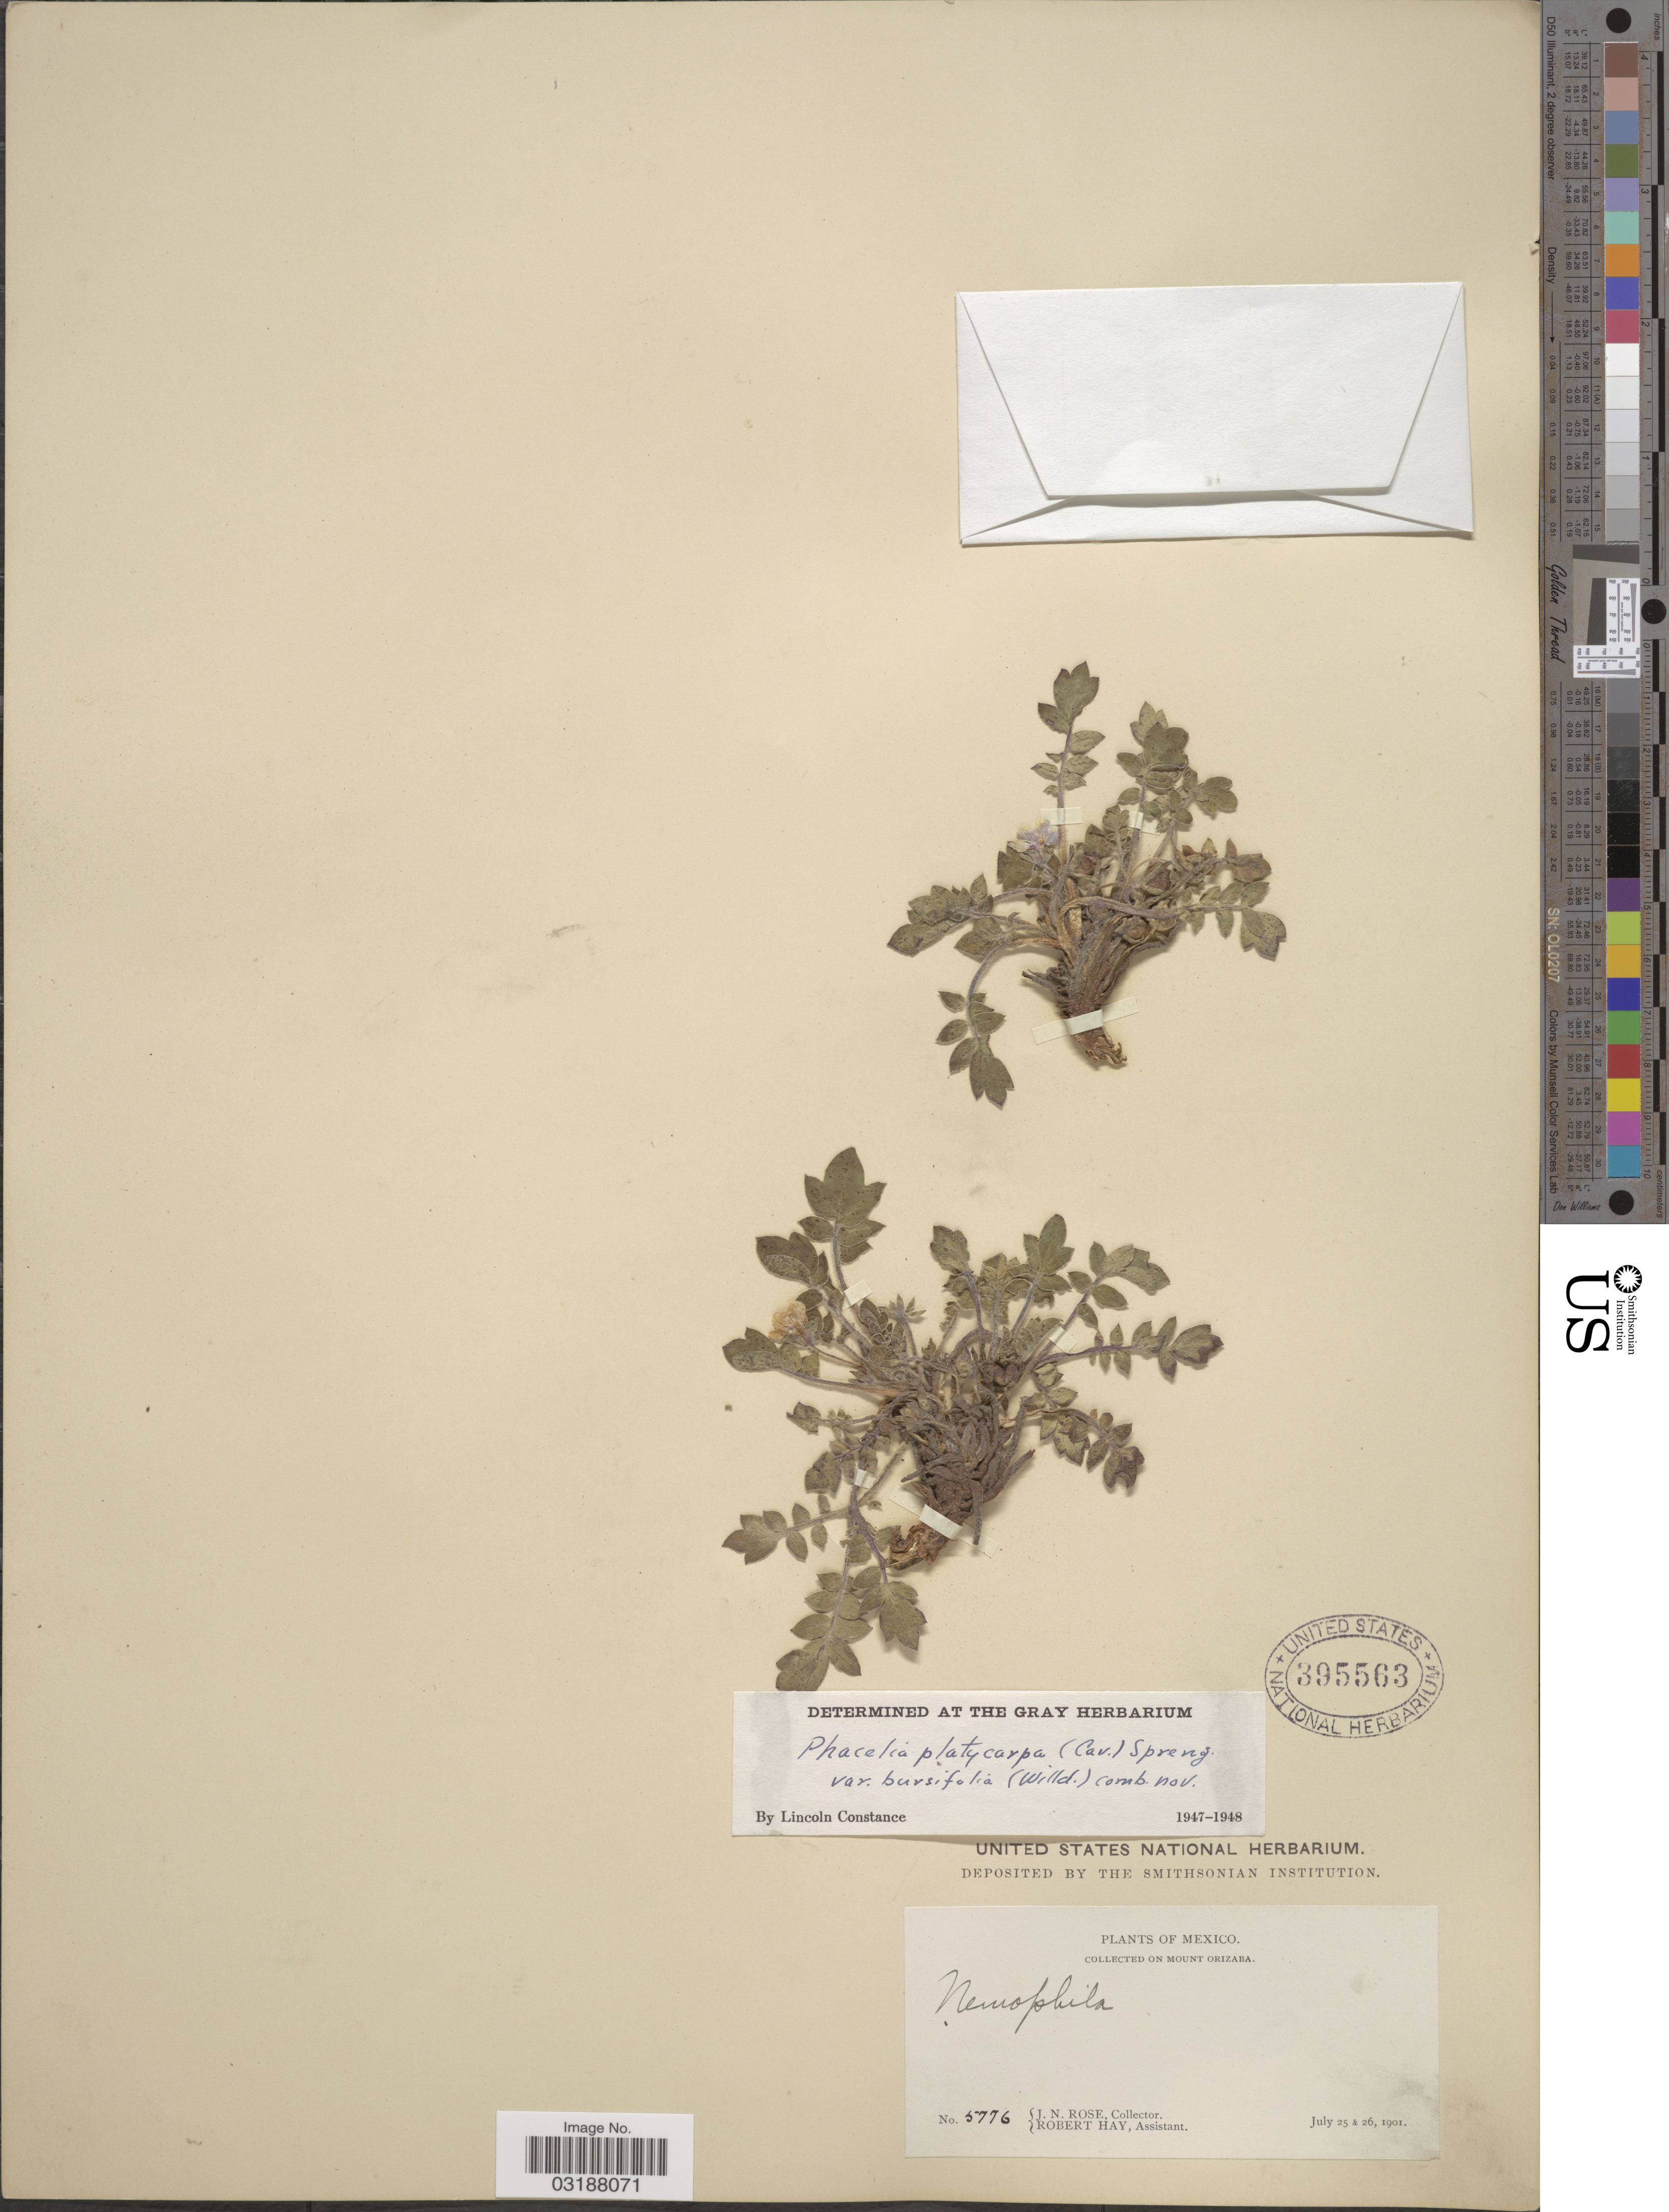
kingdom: Plantae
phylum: Tracheophyta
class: Magnoliopsida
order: Boraginales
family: Hydrophyllaceae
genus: Phacelia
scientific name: Phacelia platycarpa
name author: (Cav.) Spreng.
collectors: J. N. Rose & R. Hay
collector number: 5776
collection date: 1901-07-25/1901-07-26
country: Mexico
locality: Mount Orizaba.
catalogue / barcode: US 395563